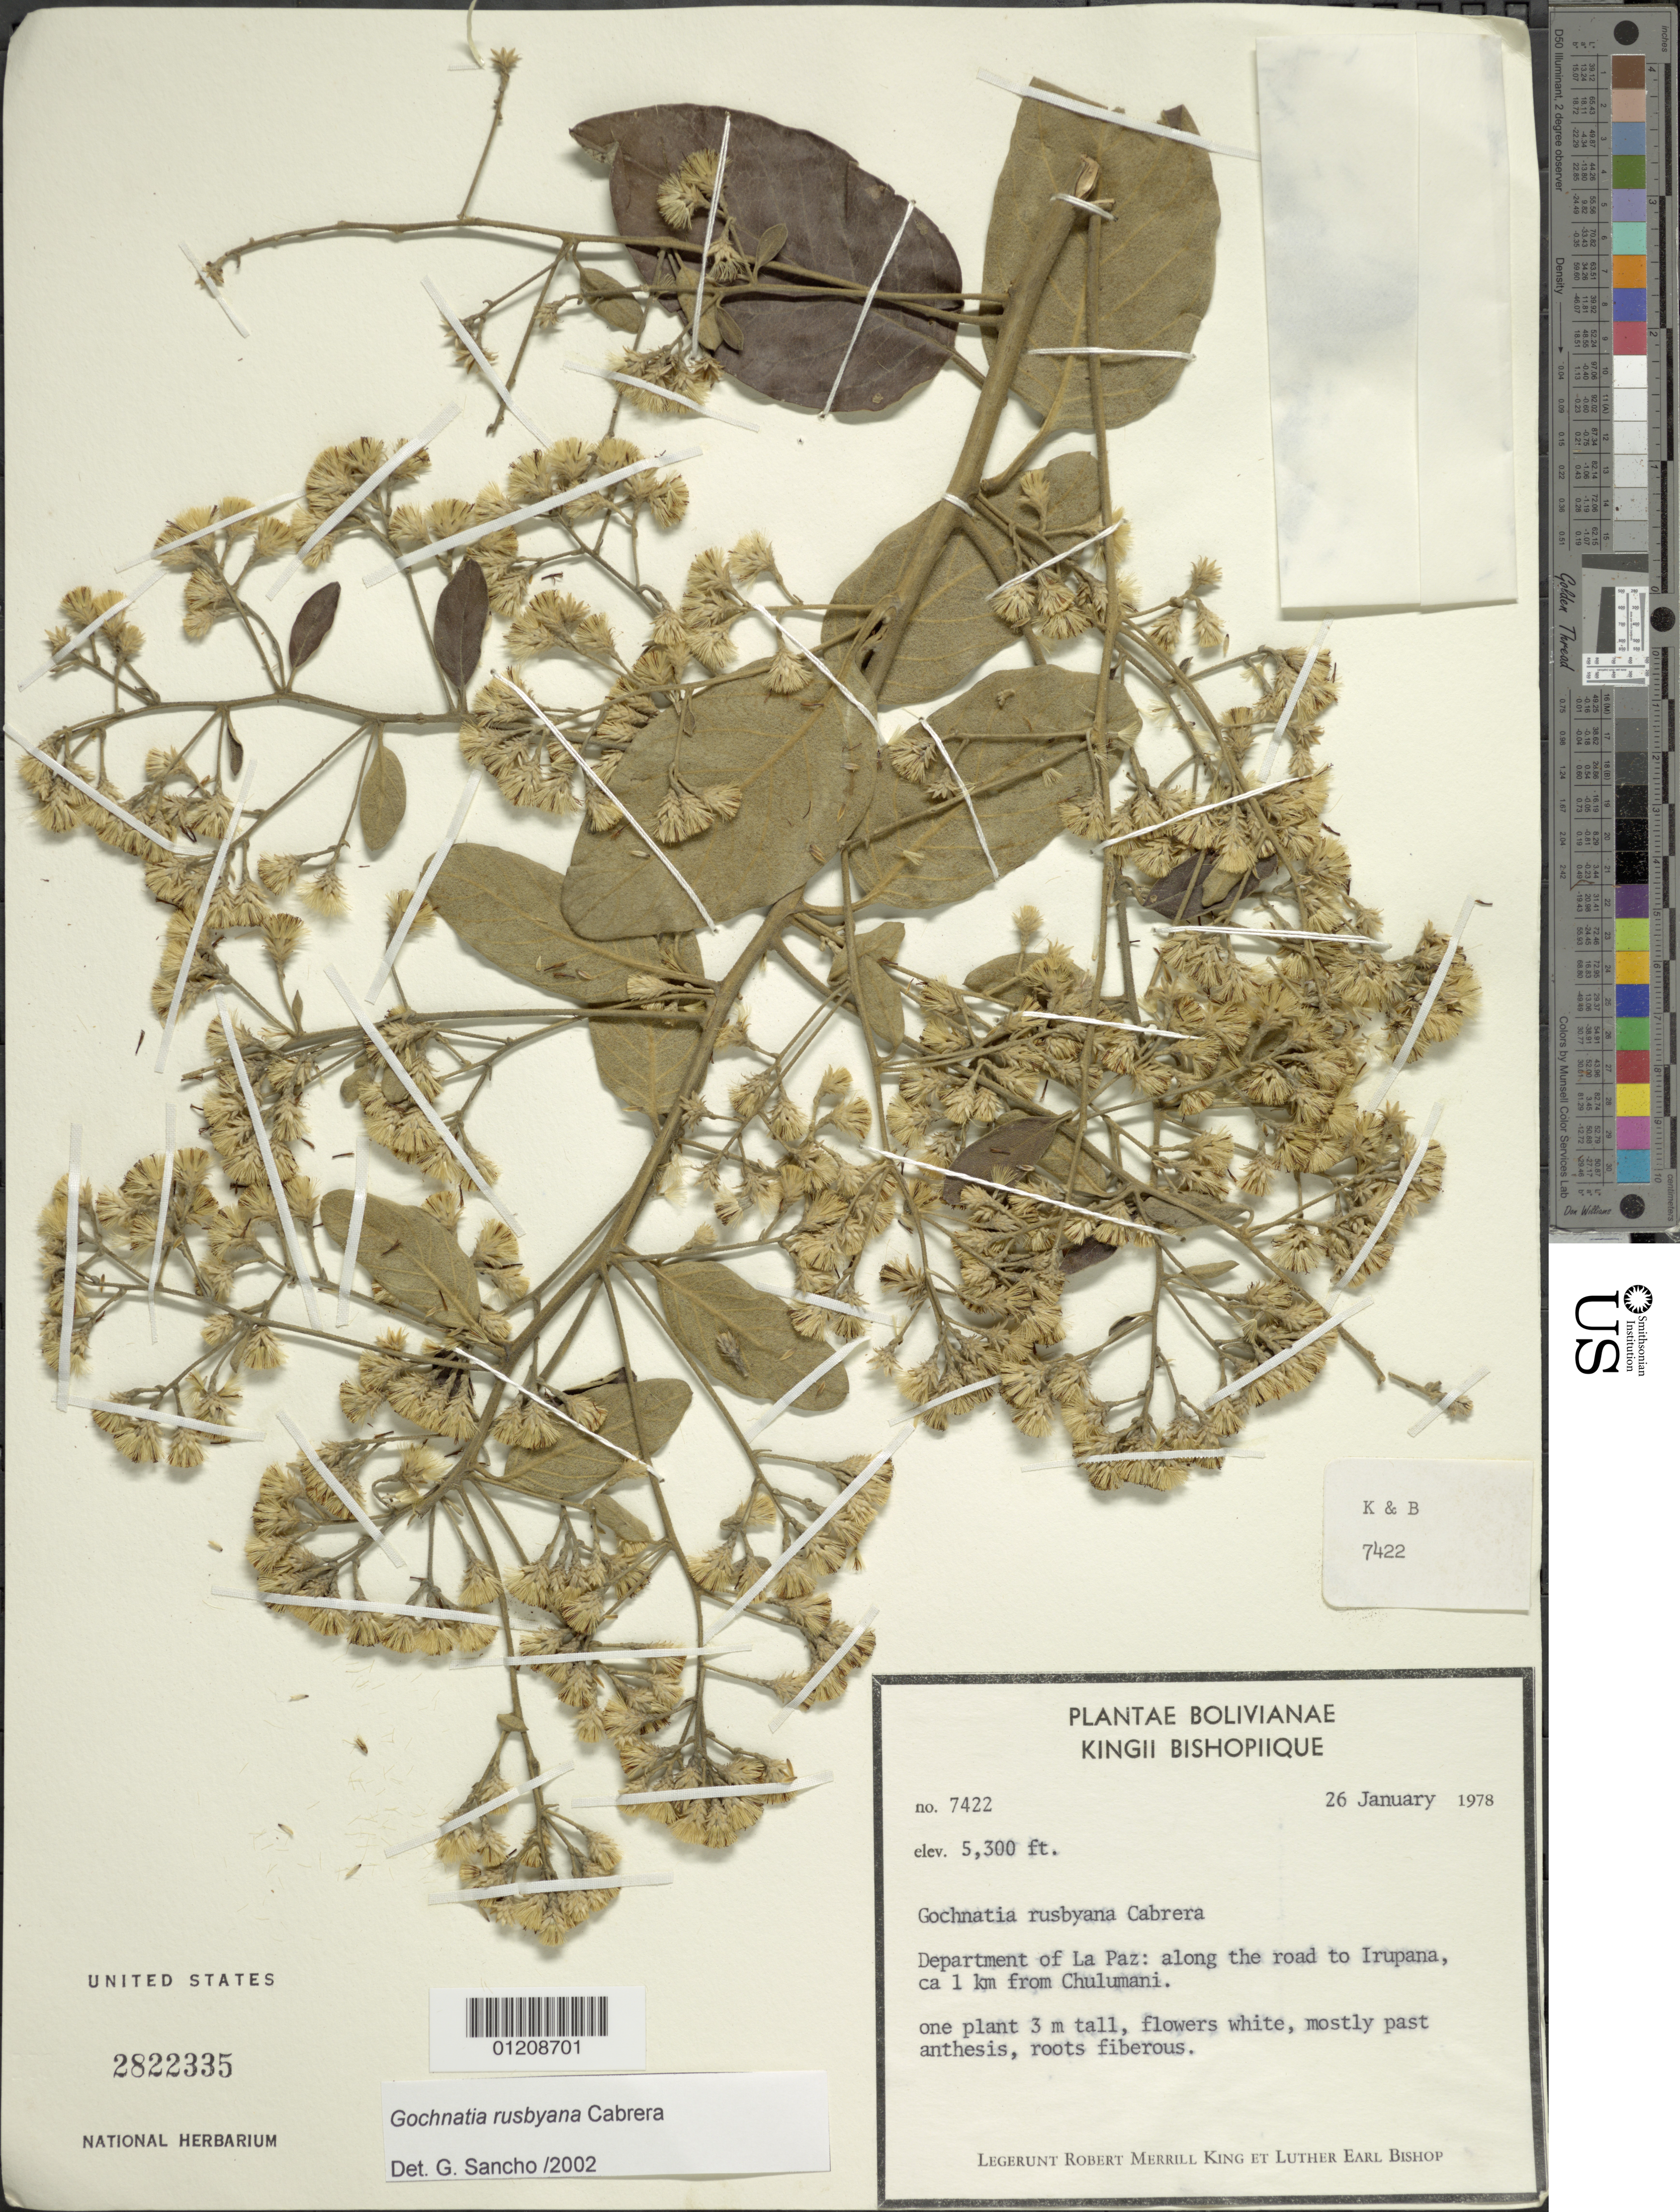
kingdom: Plantae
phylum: Tracheophyta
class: Magnoliopsida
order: Asterales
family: Asteraceae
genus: Moquiniastrum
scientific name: Moquiniastrum bolivianum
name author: (Rusby) G. Sancho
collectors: R. M. King & L. E. Bishop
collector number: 7422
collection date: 1978-01-26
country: Bolivia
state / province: La Paz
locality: along the road to Irupana, ca. 1 km from Chulumani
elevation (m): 1615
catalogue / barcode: US 2822335